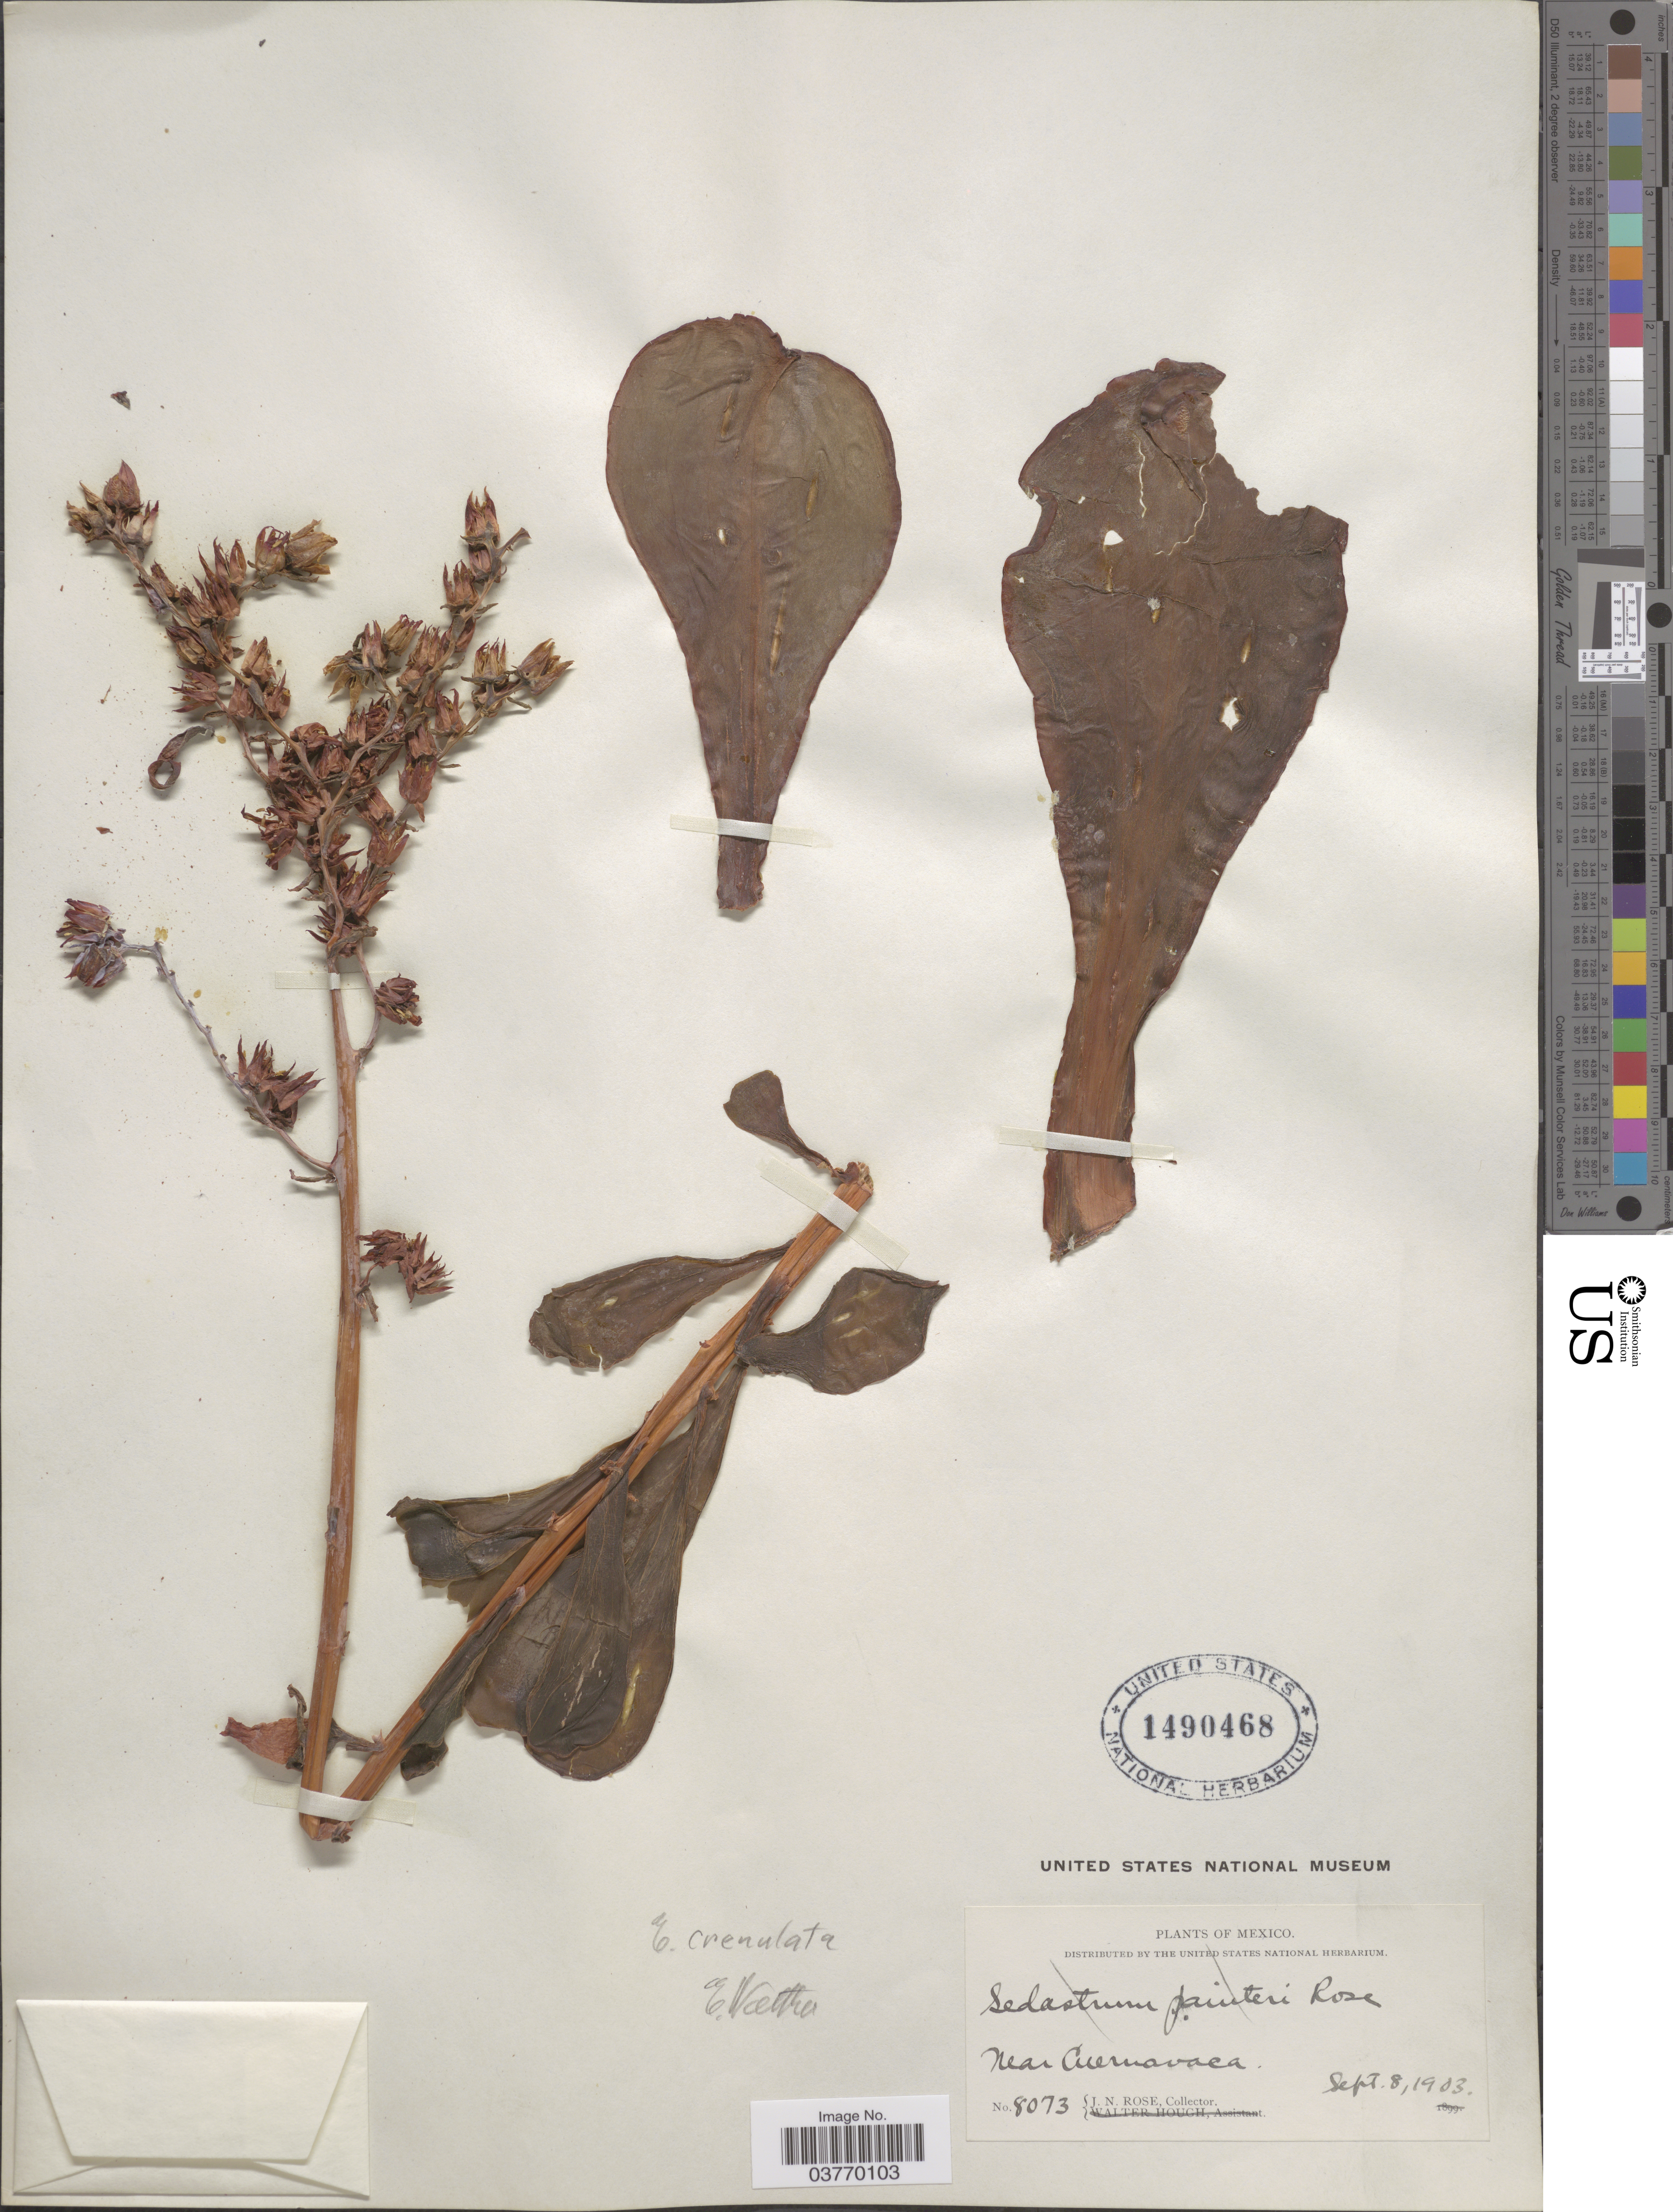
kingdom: Plantae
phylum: Tracheophyta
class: Magnoliopsida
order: Saxifragales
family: Crassulaceae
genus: Echeveria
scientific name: Echeveria crenulata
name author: Rose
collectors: J. N. Rose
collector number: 8073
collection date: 1903-09-08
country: Mexico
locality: Cuernavaca.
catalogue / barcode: US 1490468